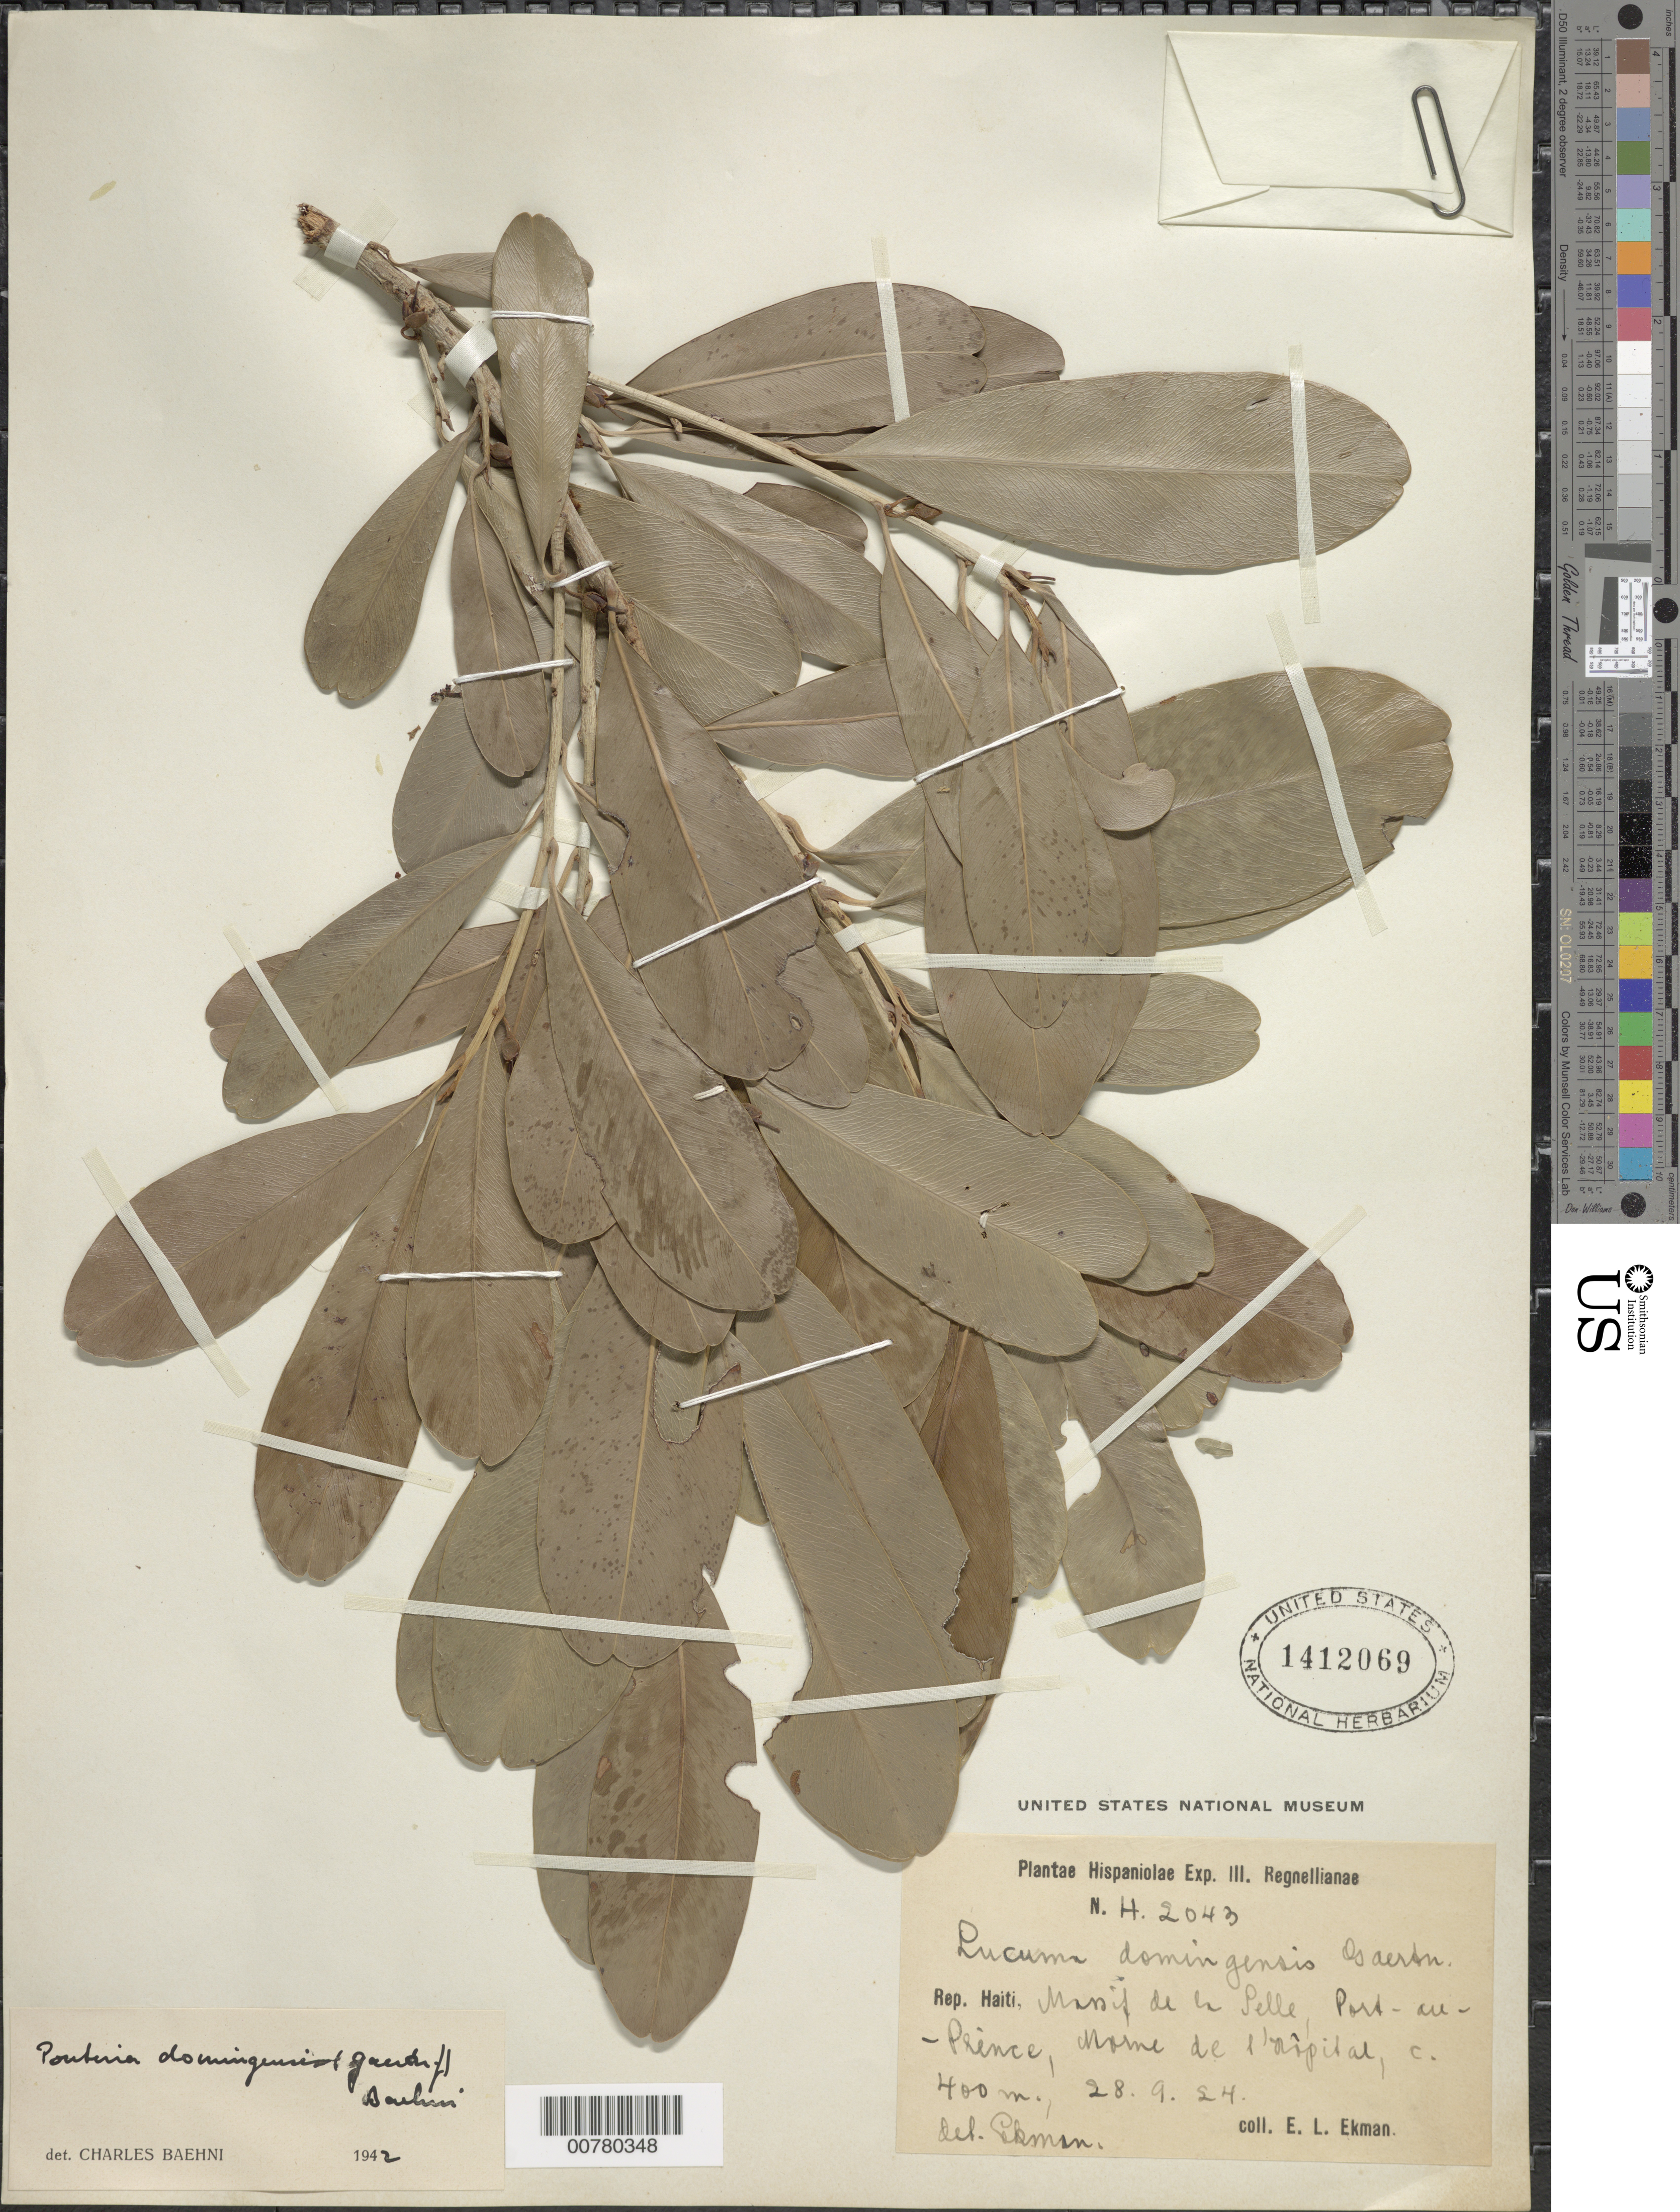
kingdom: Plantae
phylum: Tracheophyta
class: Magnoliopsida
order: Ericales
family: Sapotaceae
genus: Pouteria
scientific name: Pouteria domingensis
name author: (C.F. Gaertn.) Baehni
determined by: Baehni, C.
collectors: E. L. Ekman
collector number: H 2043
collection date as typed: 28 Sep 1924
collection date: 1924-09-28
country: Haiti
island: Hispaniola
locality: Massif de la Selle, Port-au-Prince, Morne de l'Hôpital.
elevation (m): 400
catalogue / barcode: US 1412069